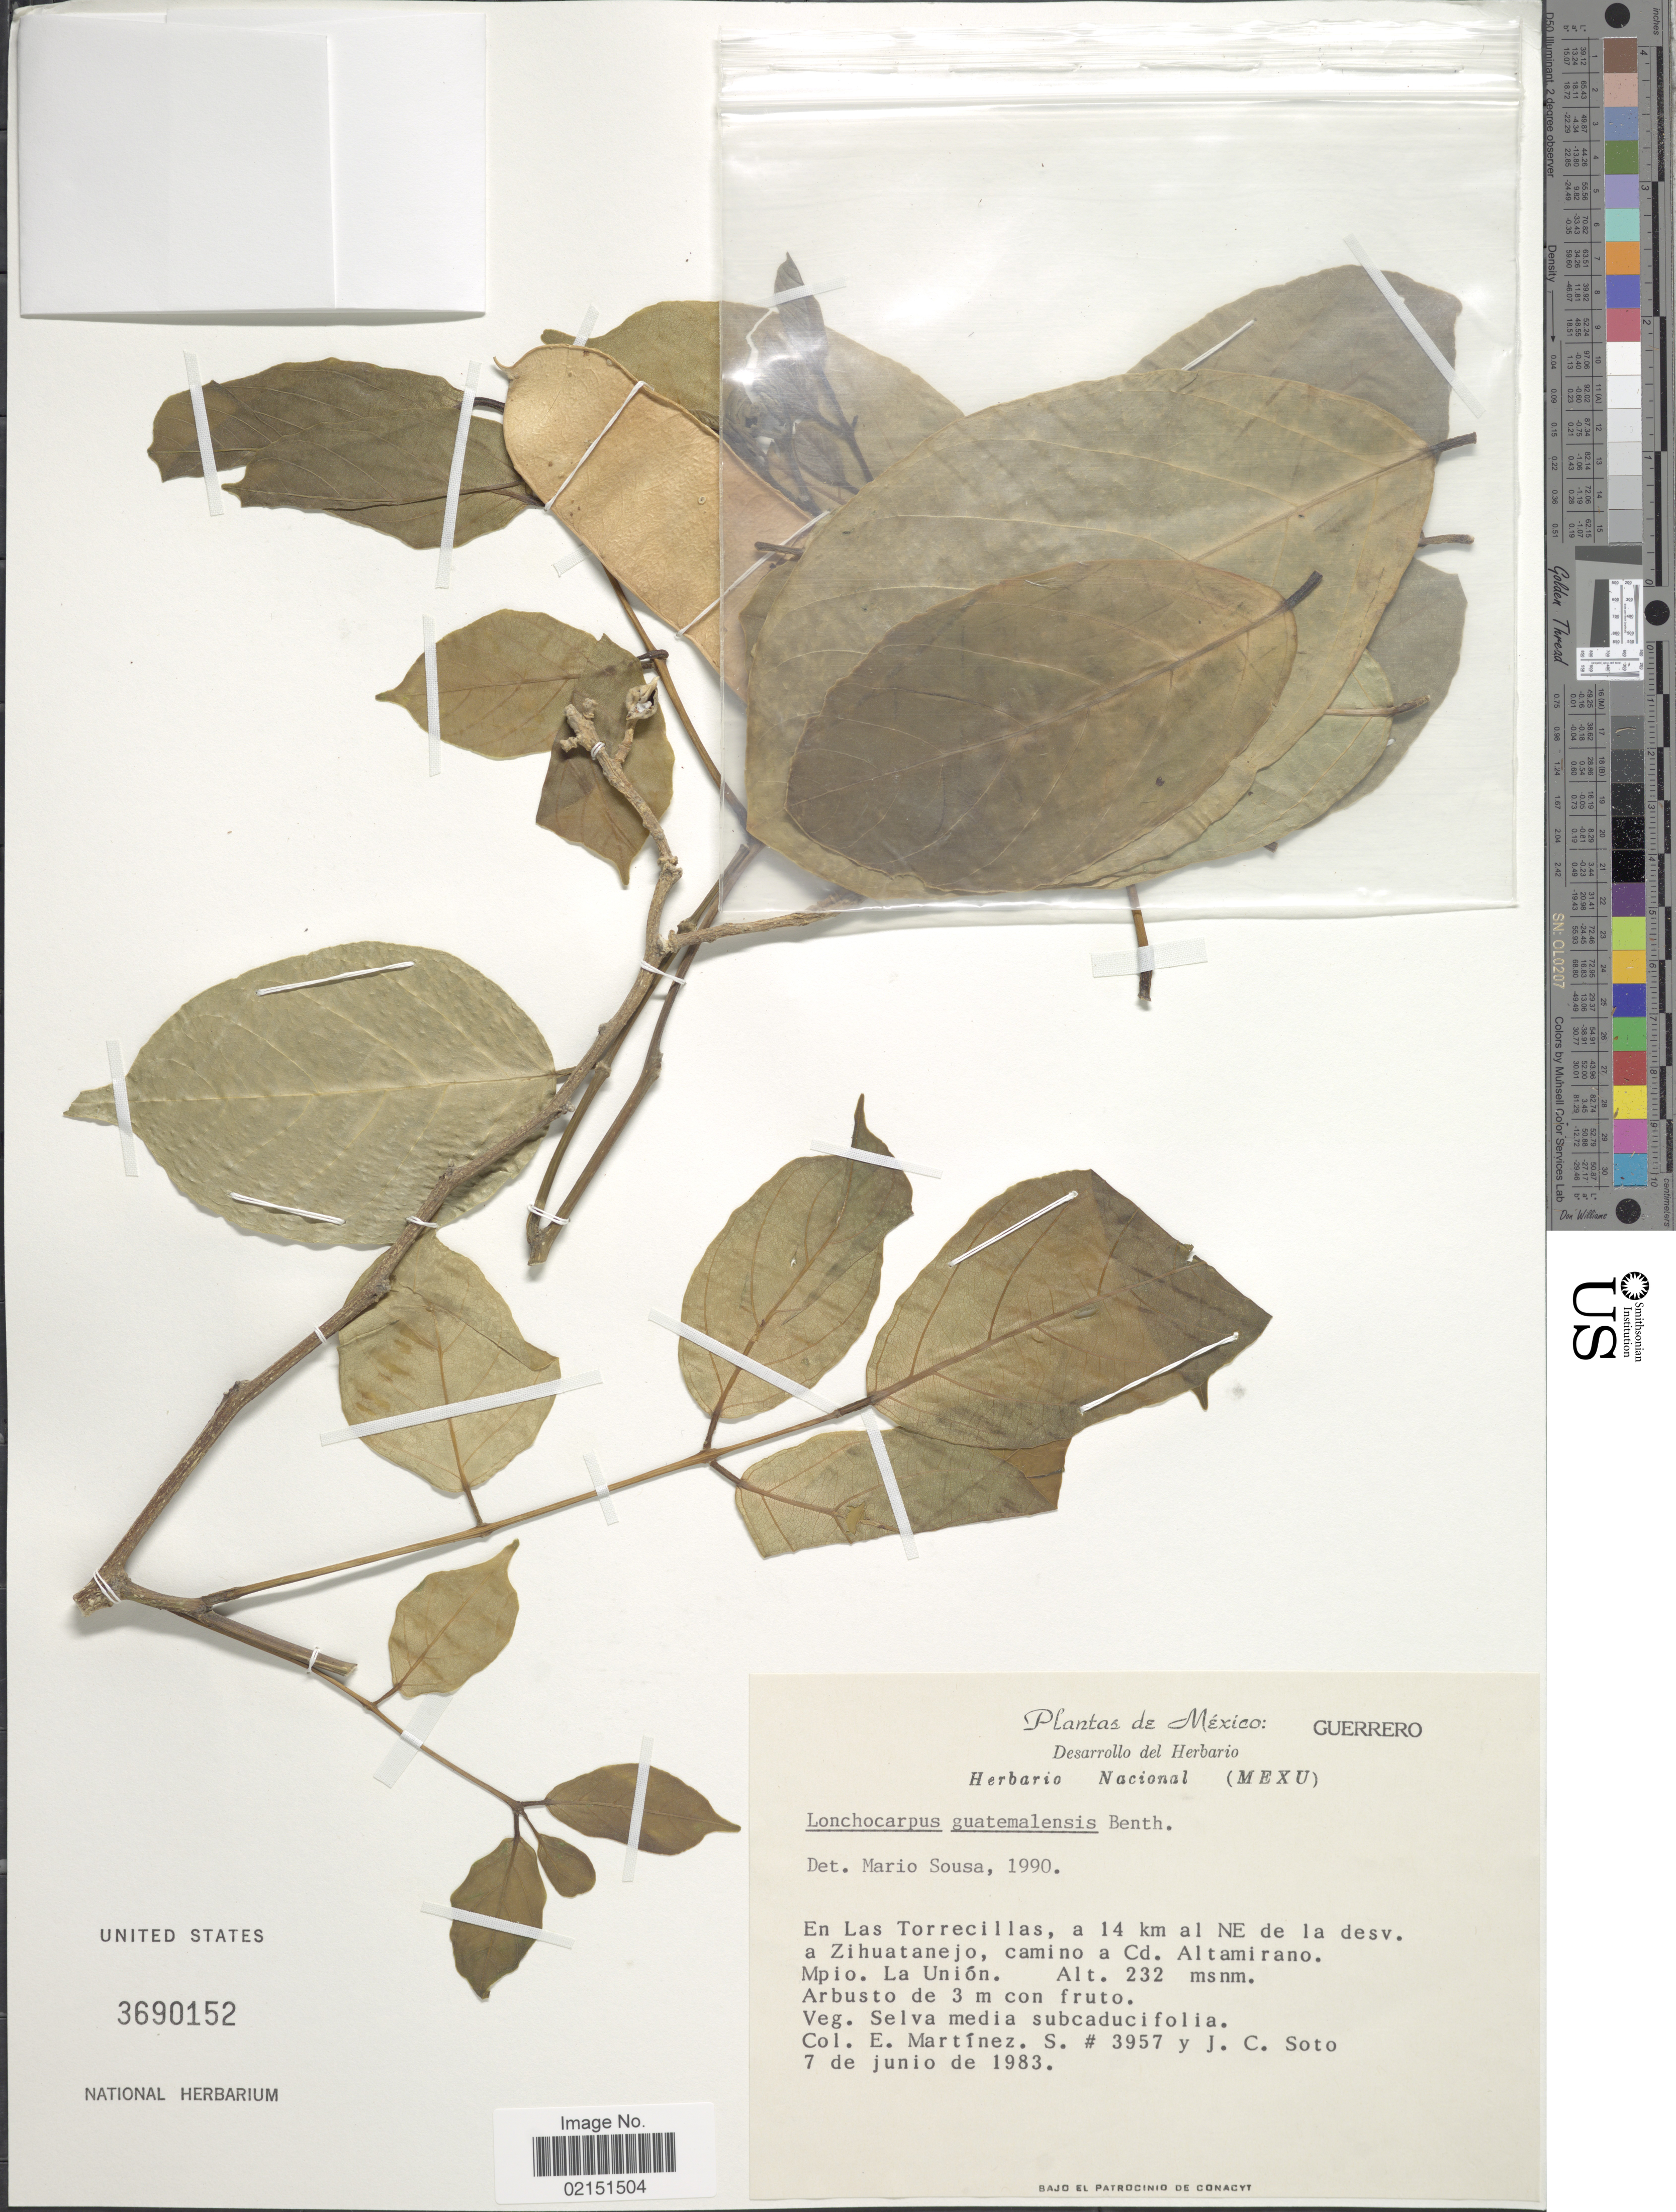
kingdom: Plantae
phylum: Tracheophyta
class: Magnoliopsida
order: Fabales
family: Fabaceae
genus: Lonchocarpus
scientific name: Lonchocarpus guatemalensis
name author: Benth.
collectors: E. M. Martínez S. & J. Soto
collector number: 3957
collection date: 1983-06-07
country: Mexico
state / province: Guerrero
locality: En Las Torrecillas, a 14 km al NE de la desv. a Zihuatanejo, camino a Cd. Altamirano. Mpio. La Union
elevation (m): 232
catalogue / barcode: US 3690152